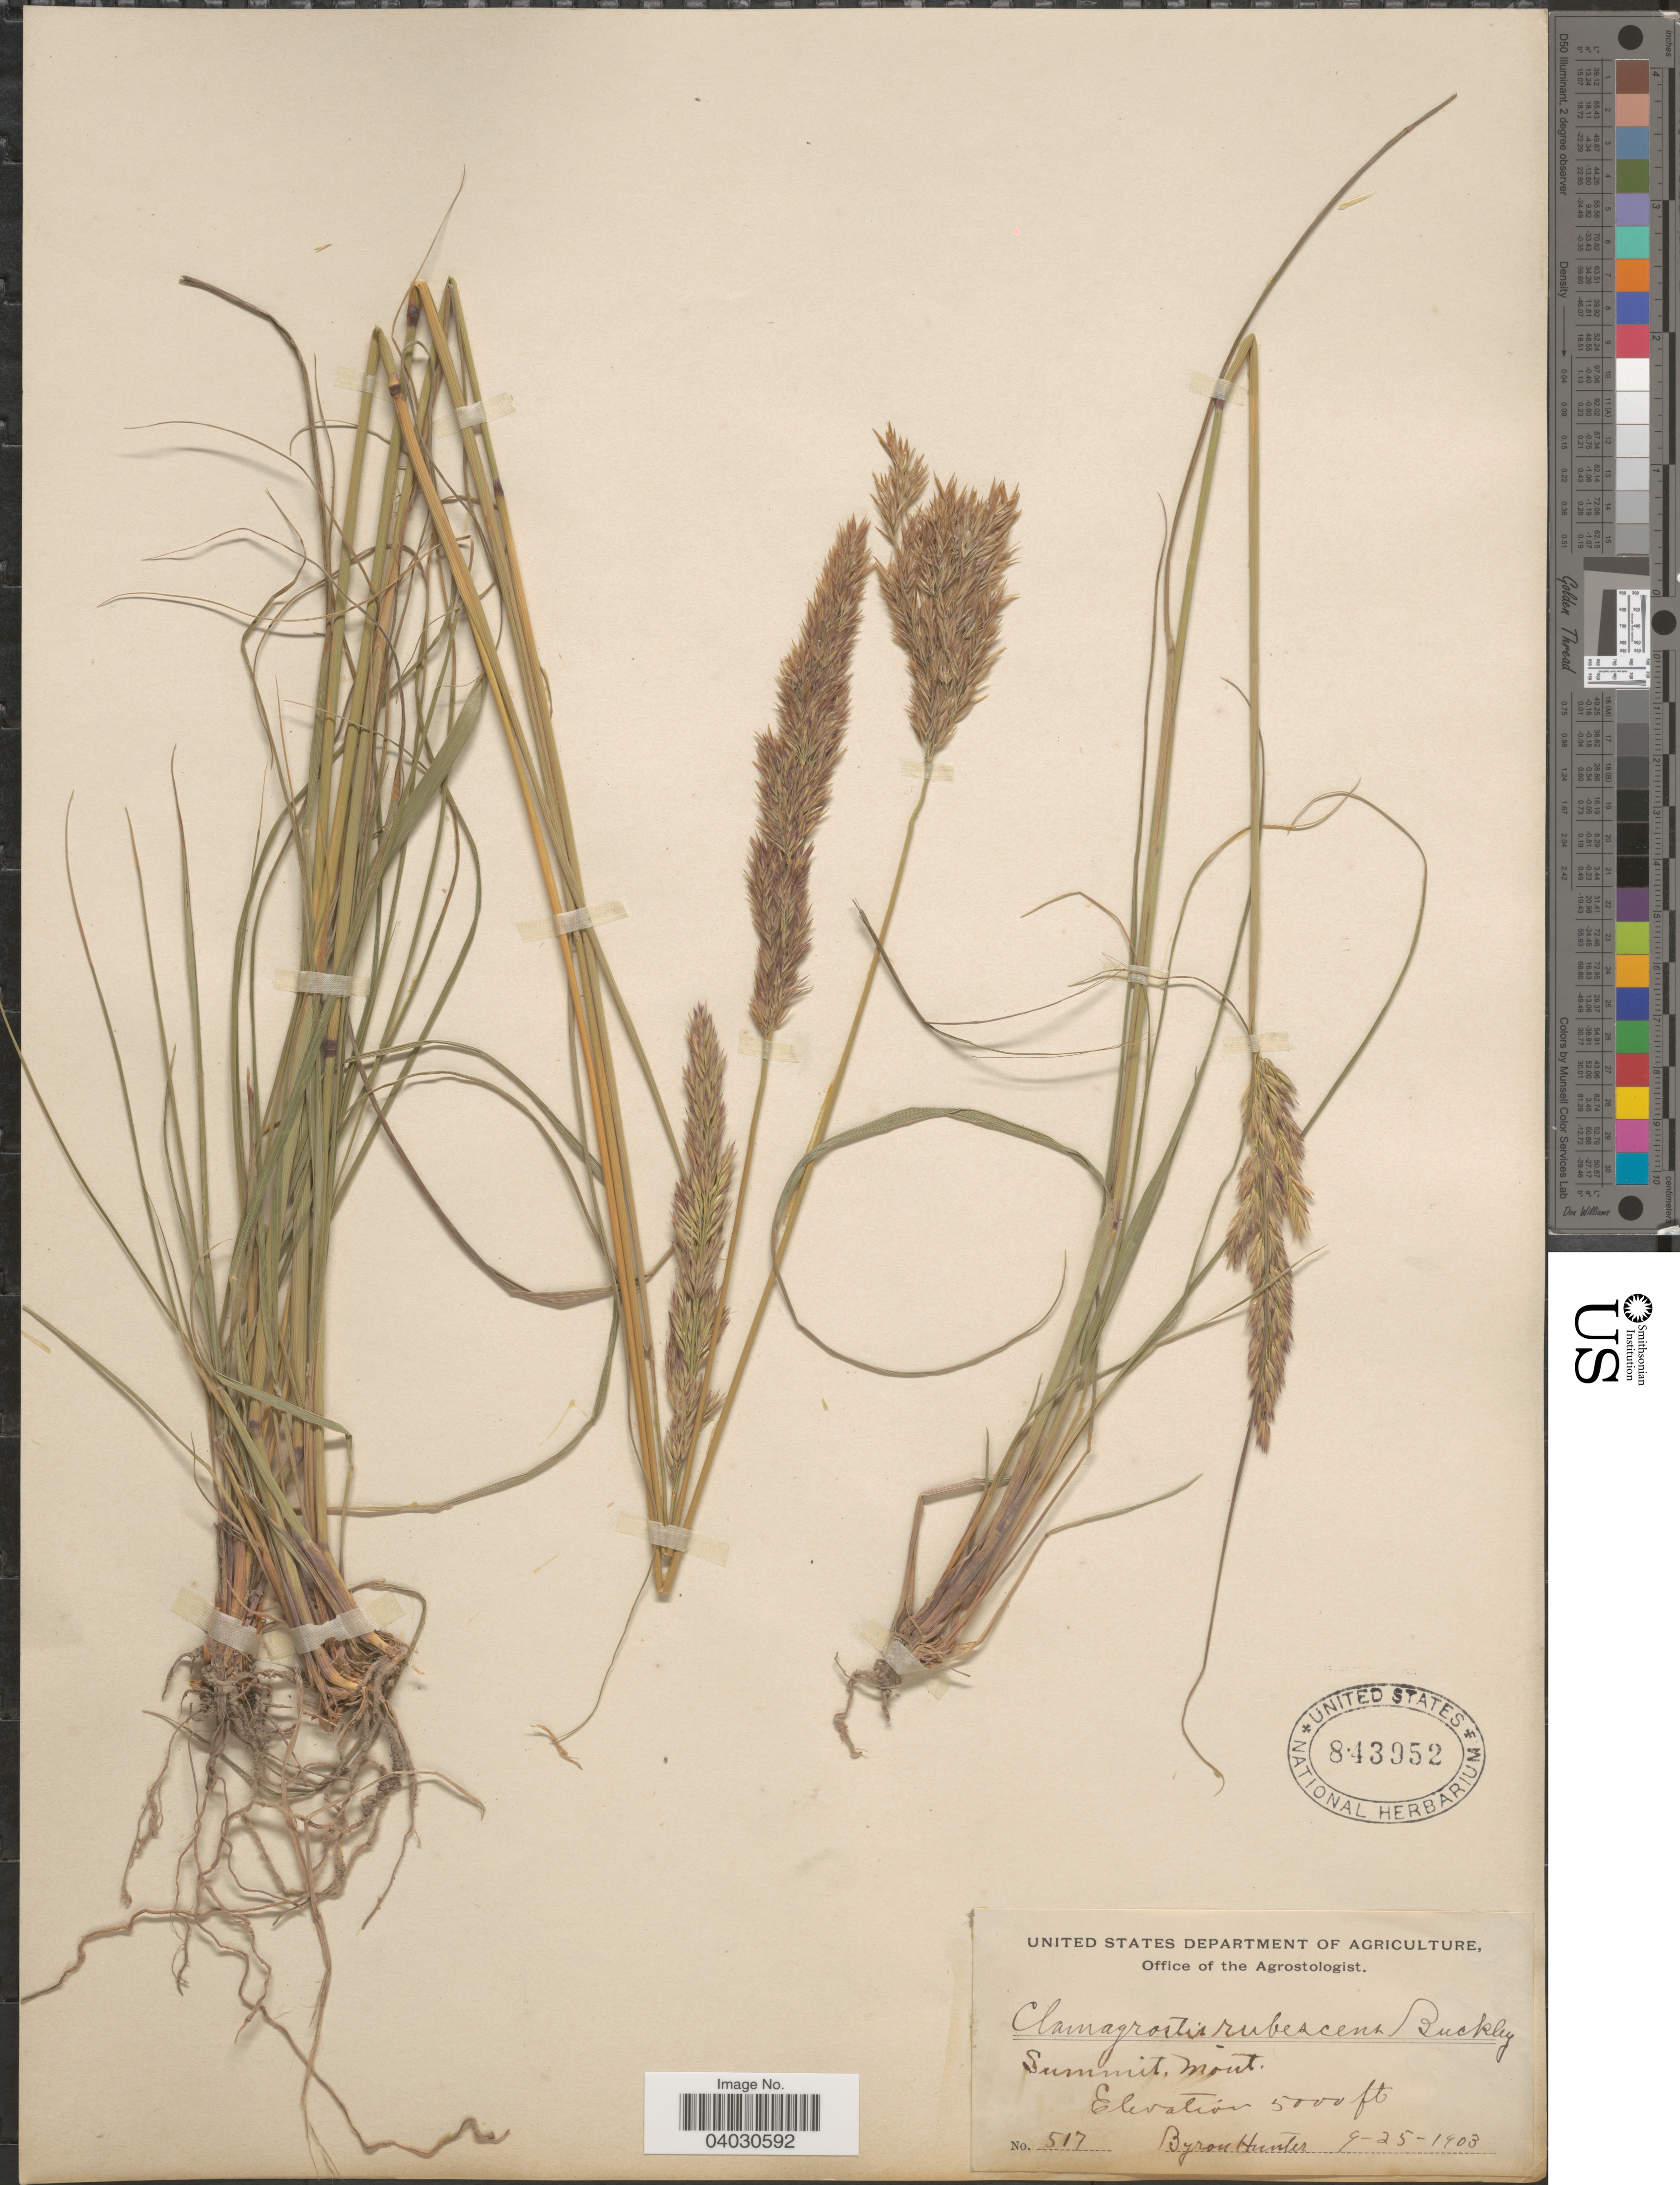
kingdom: Plantae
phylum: Tracheophyta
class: Liliopsida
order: Poales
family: Poaceae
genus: Calamagrostis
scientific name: Calamagrostis rubescens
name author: Buckley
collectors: B. Hunter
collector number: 517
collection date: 1903-09-25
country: United States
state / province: Montana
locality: Summit.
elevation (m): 1524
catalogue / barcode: US 843952